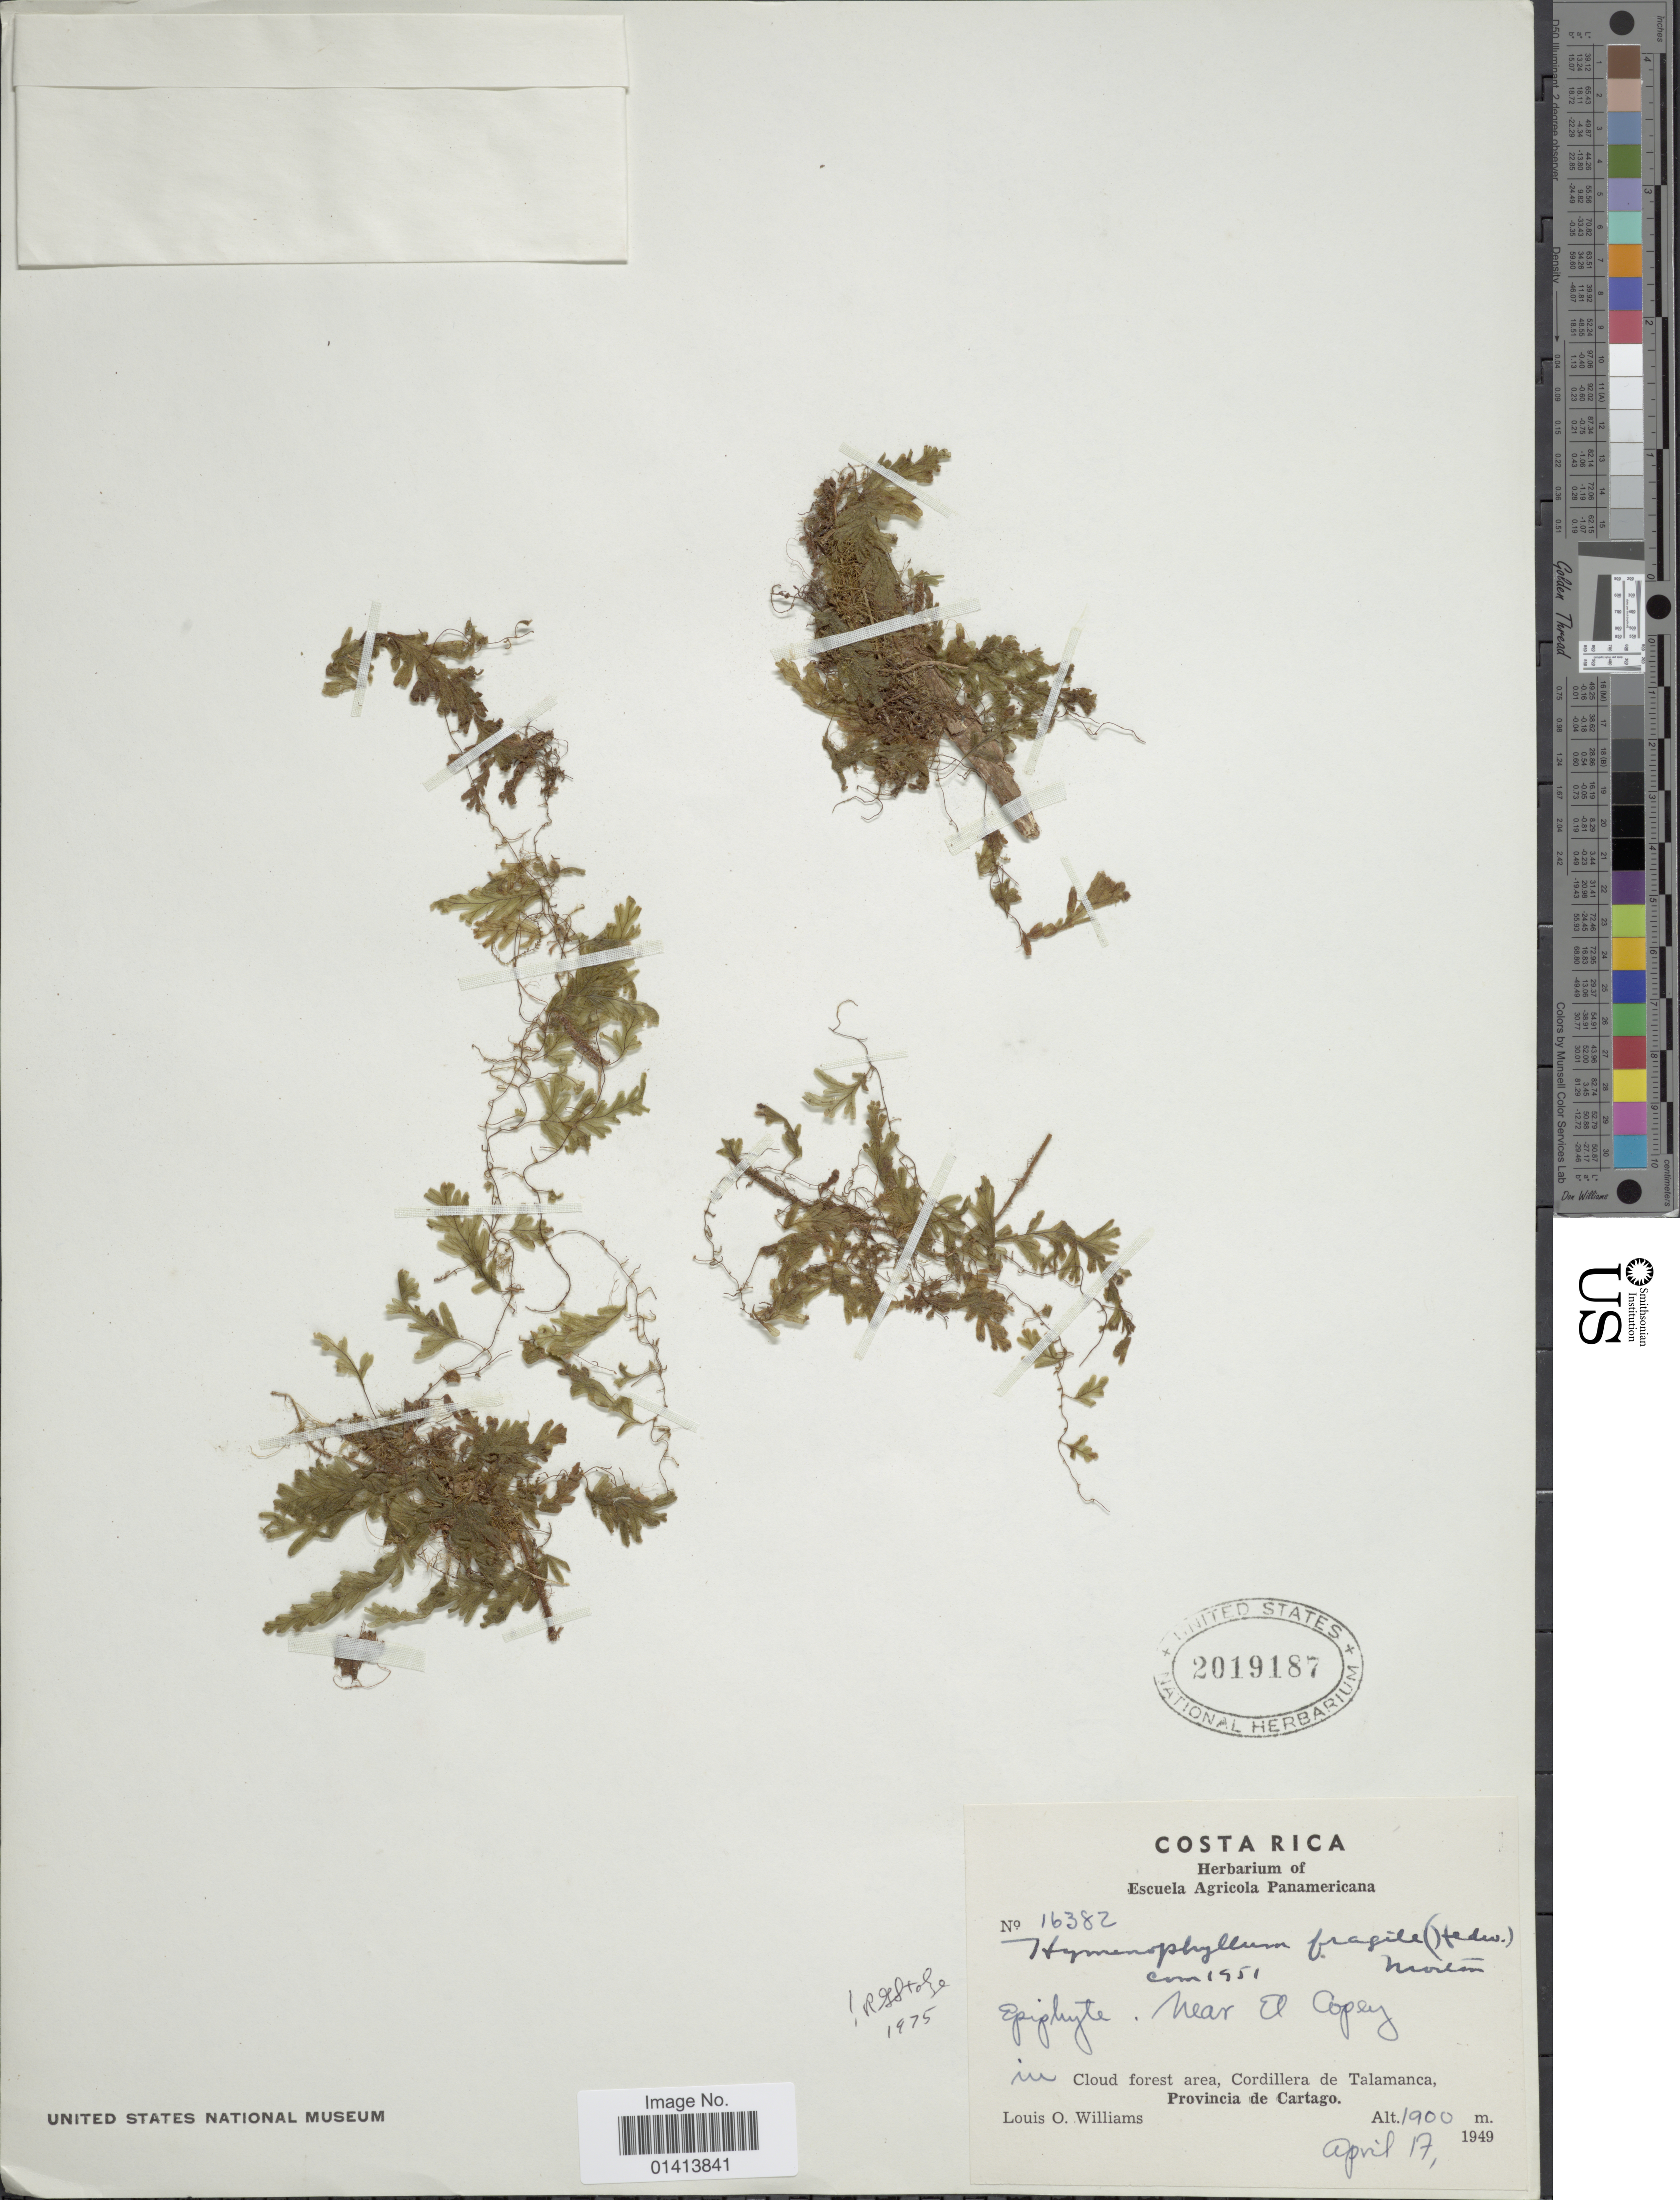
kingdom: Plantae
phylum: Tracheophyta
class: Polypodiopsida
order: Hymenophyllales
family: Hymenophyllaceae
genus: Hymenophyllum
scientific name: Hymenophyllum fragile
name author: (Hedw.) C.V. Morton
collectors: L. O. Williams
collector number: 16382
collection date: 1949-04-17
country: Costa Rica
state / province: Cartago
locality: Near El Copey, in cloud forest area, Cordillera de Talamanca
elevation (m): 1900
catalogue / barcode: US 2019187